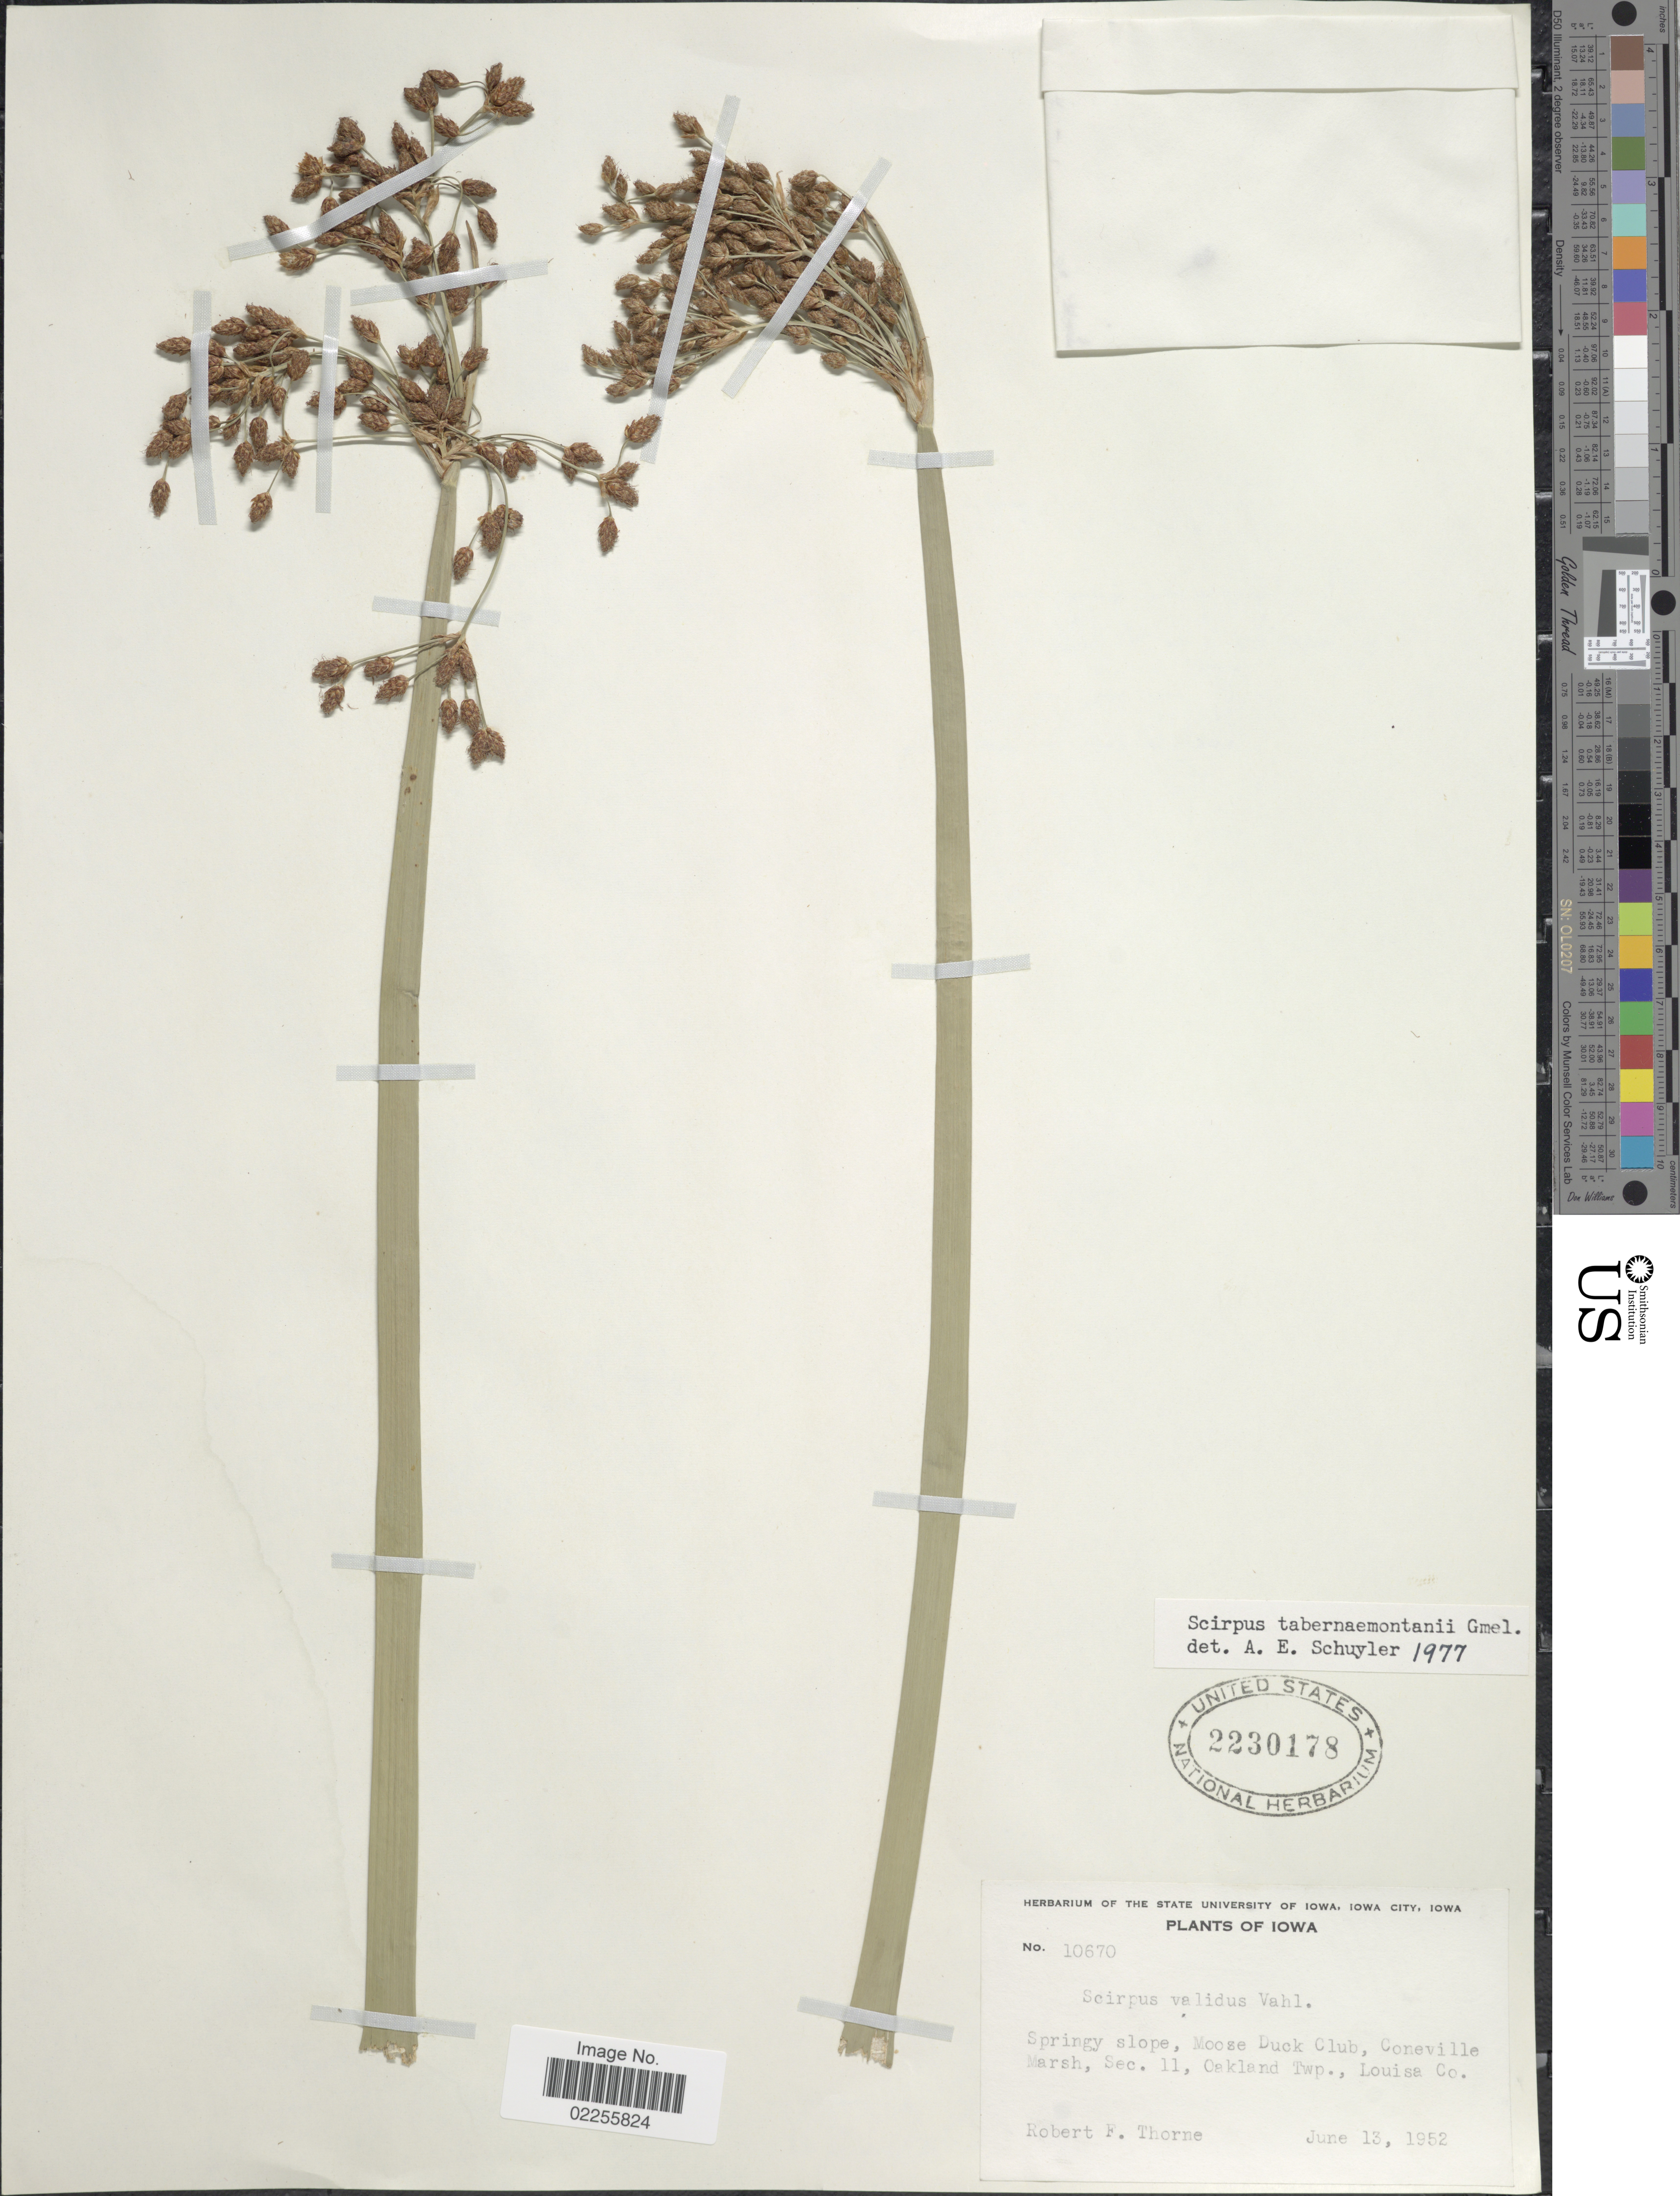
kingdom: Plantae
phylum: Tracheophyta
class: Liliopsida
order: Poales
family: Cyperaceae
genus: Schoenoplectus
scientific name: Schoenoplectus tabernaemontani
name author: (C.C. Gmel.) Palla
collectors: R. F. Thorne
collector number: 10670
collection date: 1952-06-13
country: United States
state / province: Iowa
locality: Springy slope, Moose Duck Club, Coneville Marsh, Sec. 11, Oakland Twp., Louisa Co.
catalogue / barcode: US 2230178